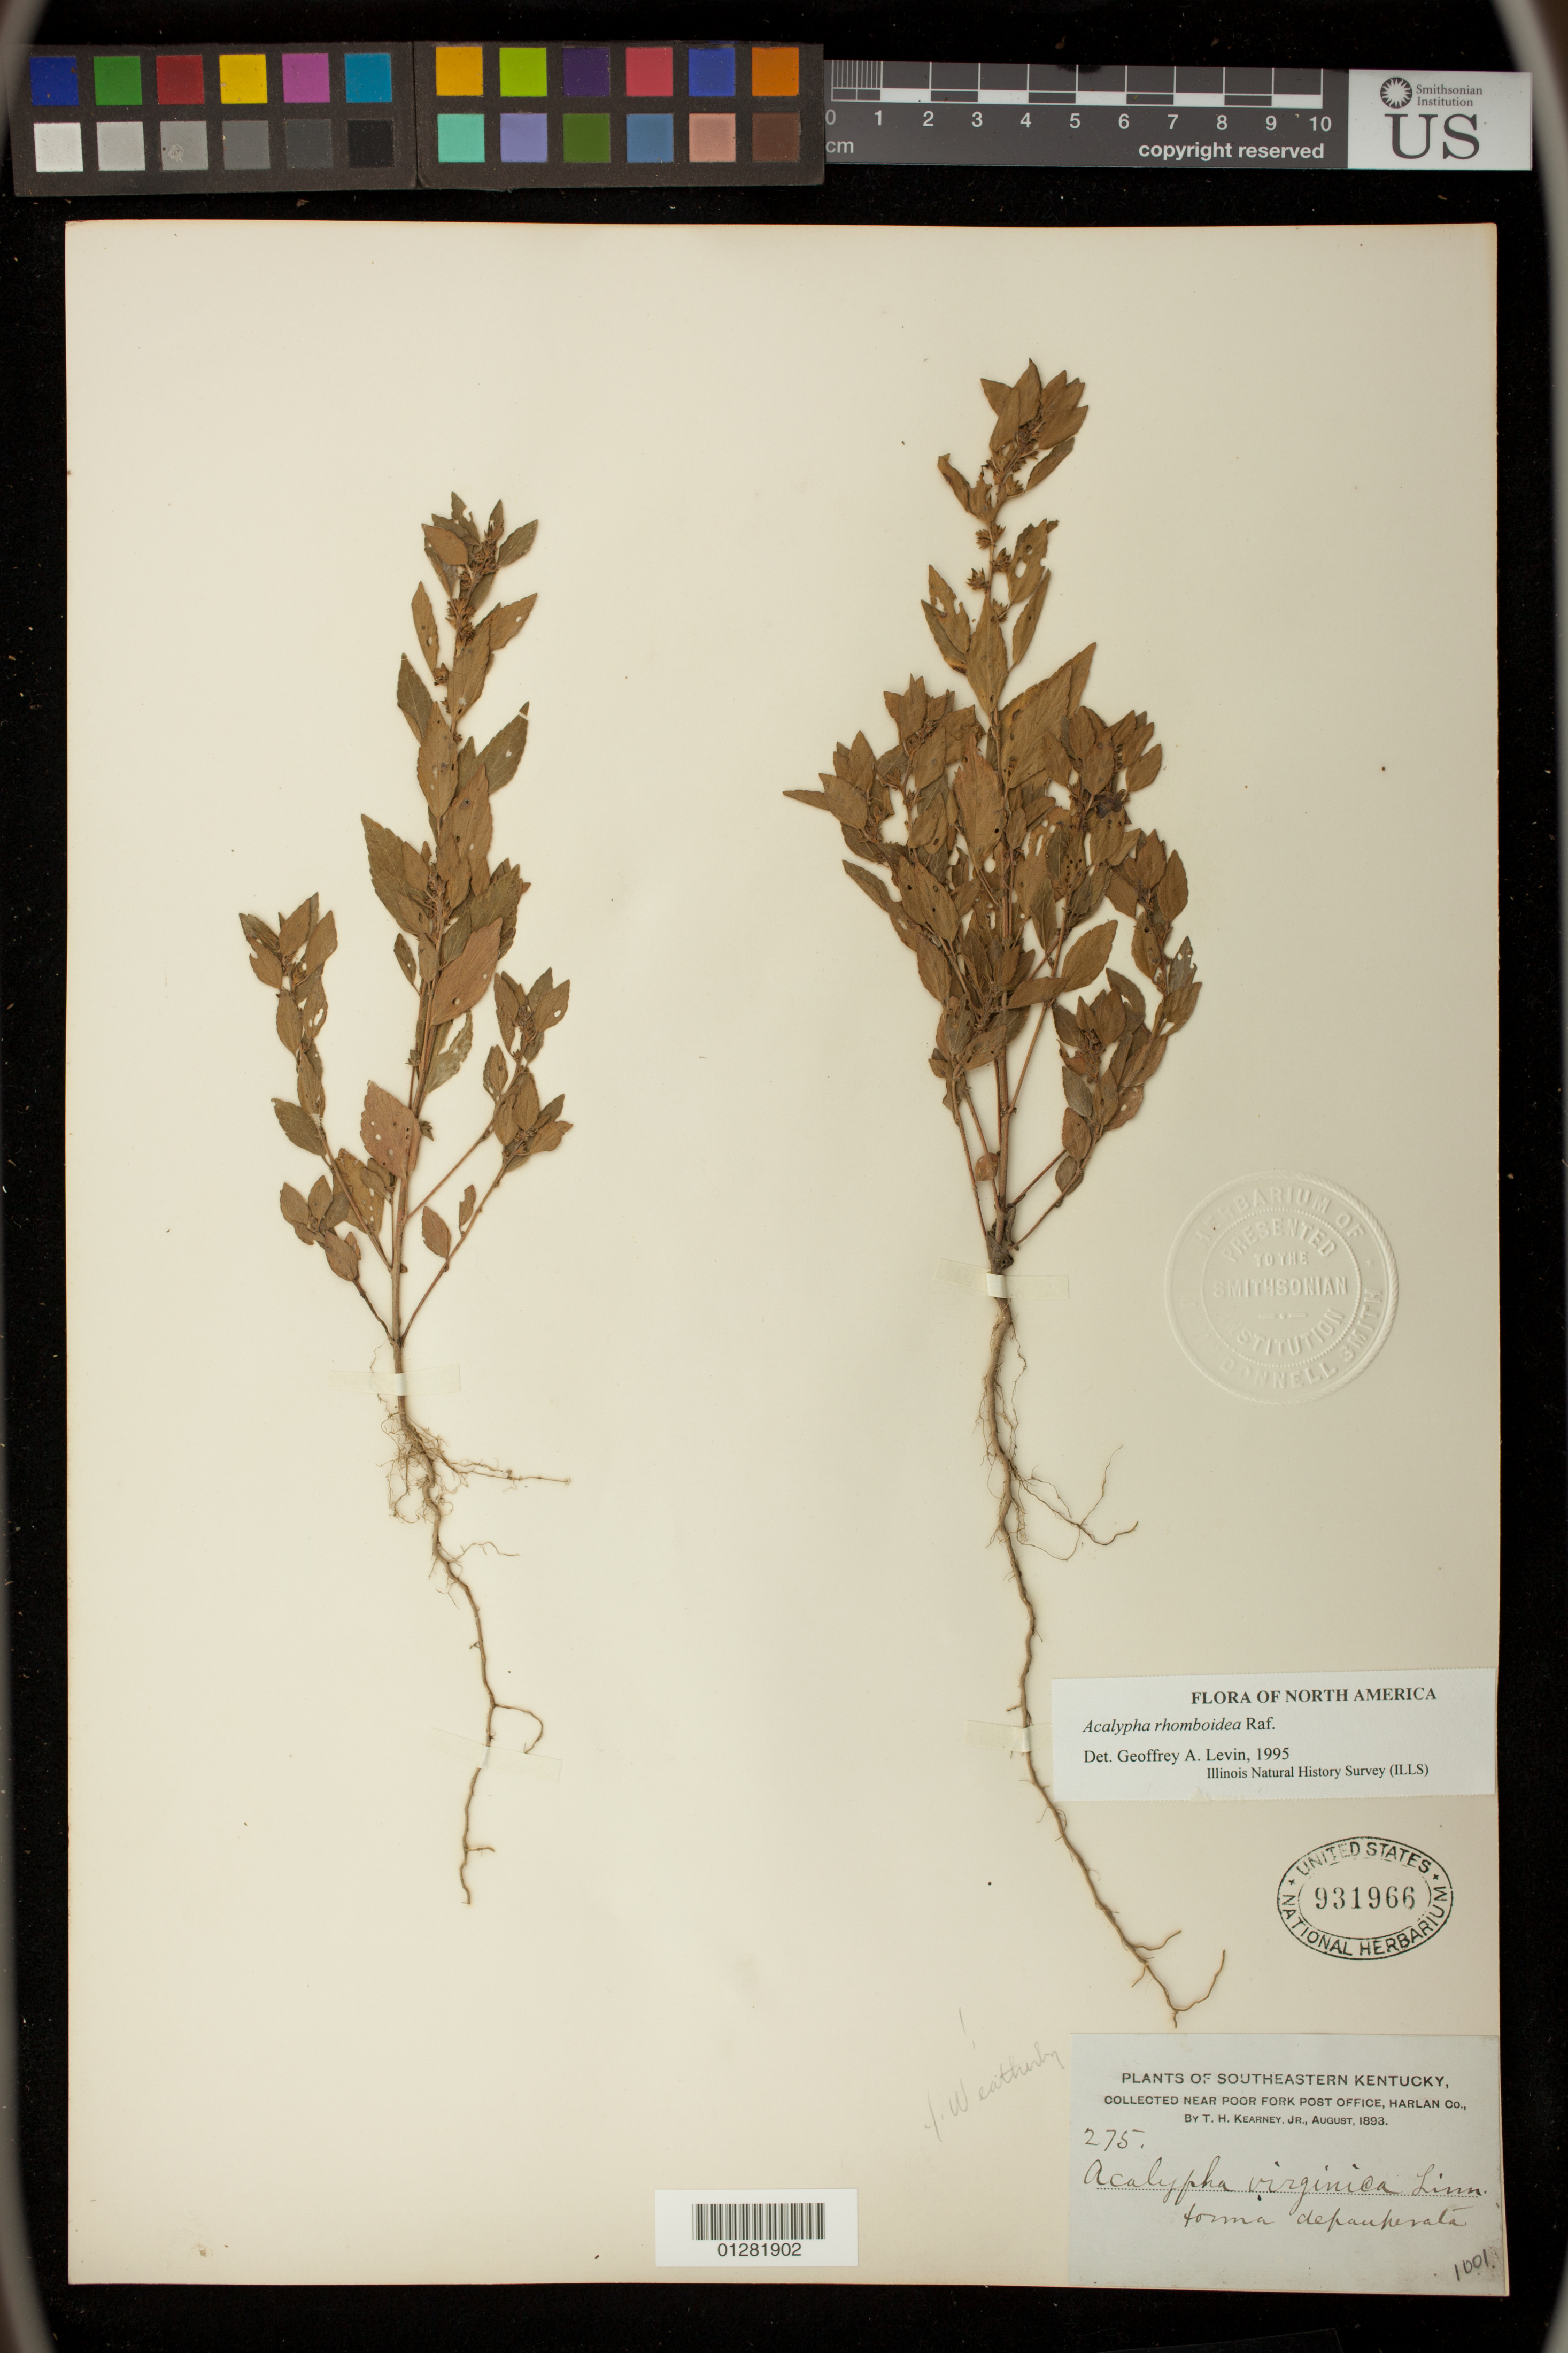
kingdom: Plantae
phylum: Tracheophyta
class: Magnoliopsida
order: Malpighiales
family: Euphorbiaceae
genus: Acalypha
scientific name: Acalypha rhomboidea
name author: Raf.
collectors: T. H. Kearney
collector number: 275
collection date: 1893-08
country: United States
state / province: Kentucky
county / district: Harlan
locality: Near Poor Fork Post Office.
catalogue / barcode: US 931966